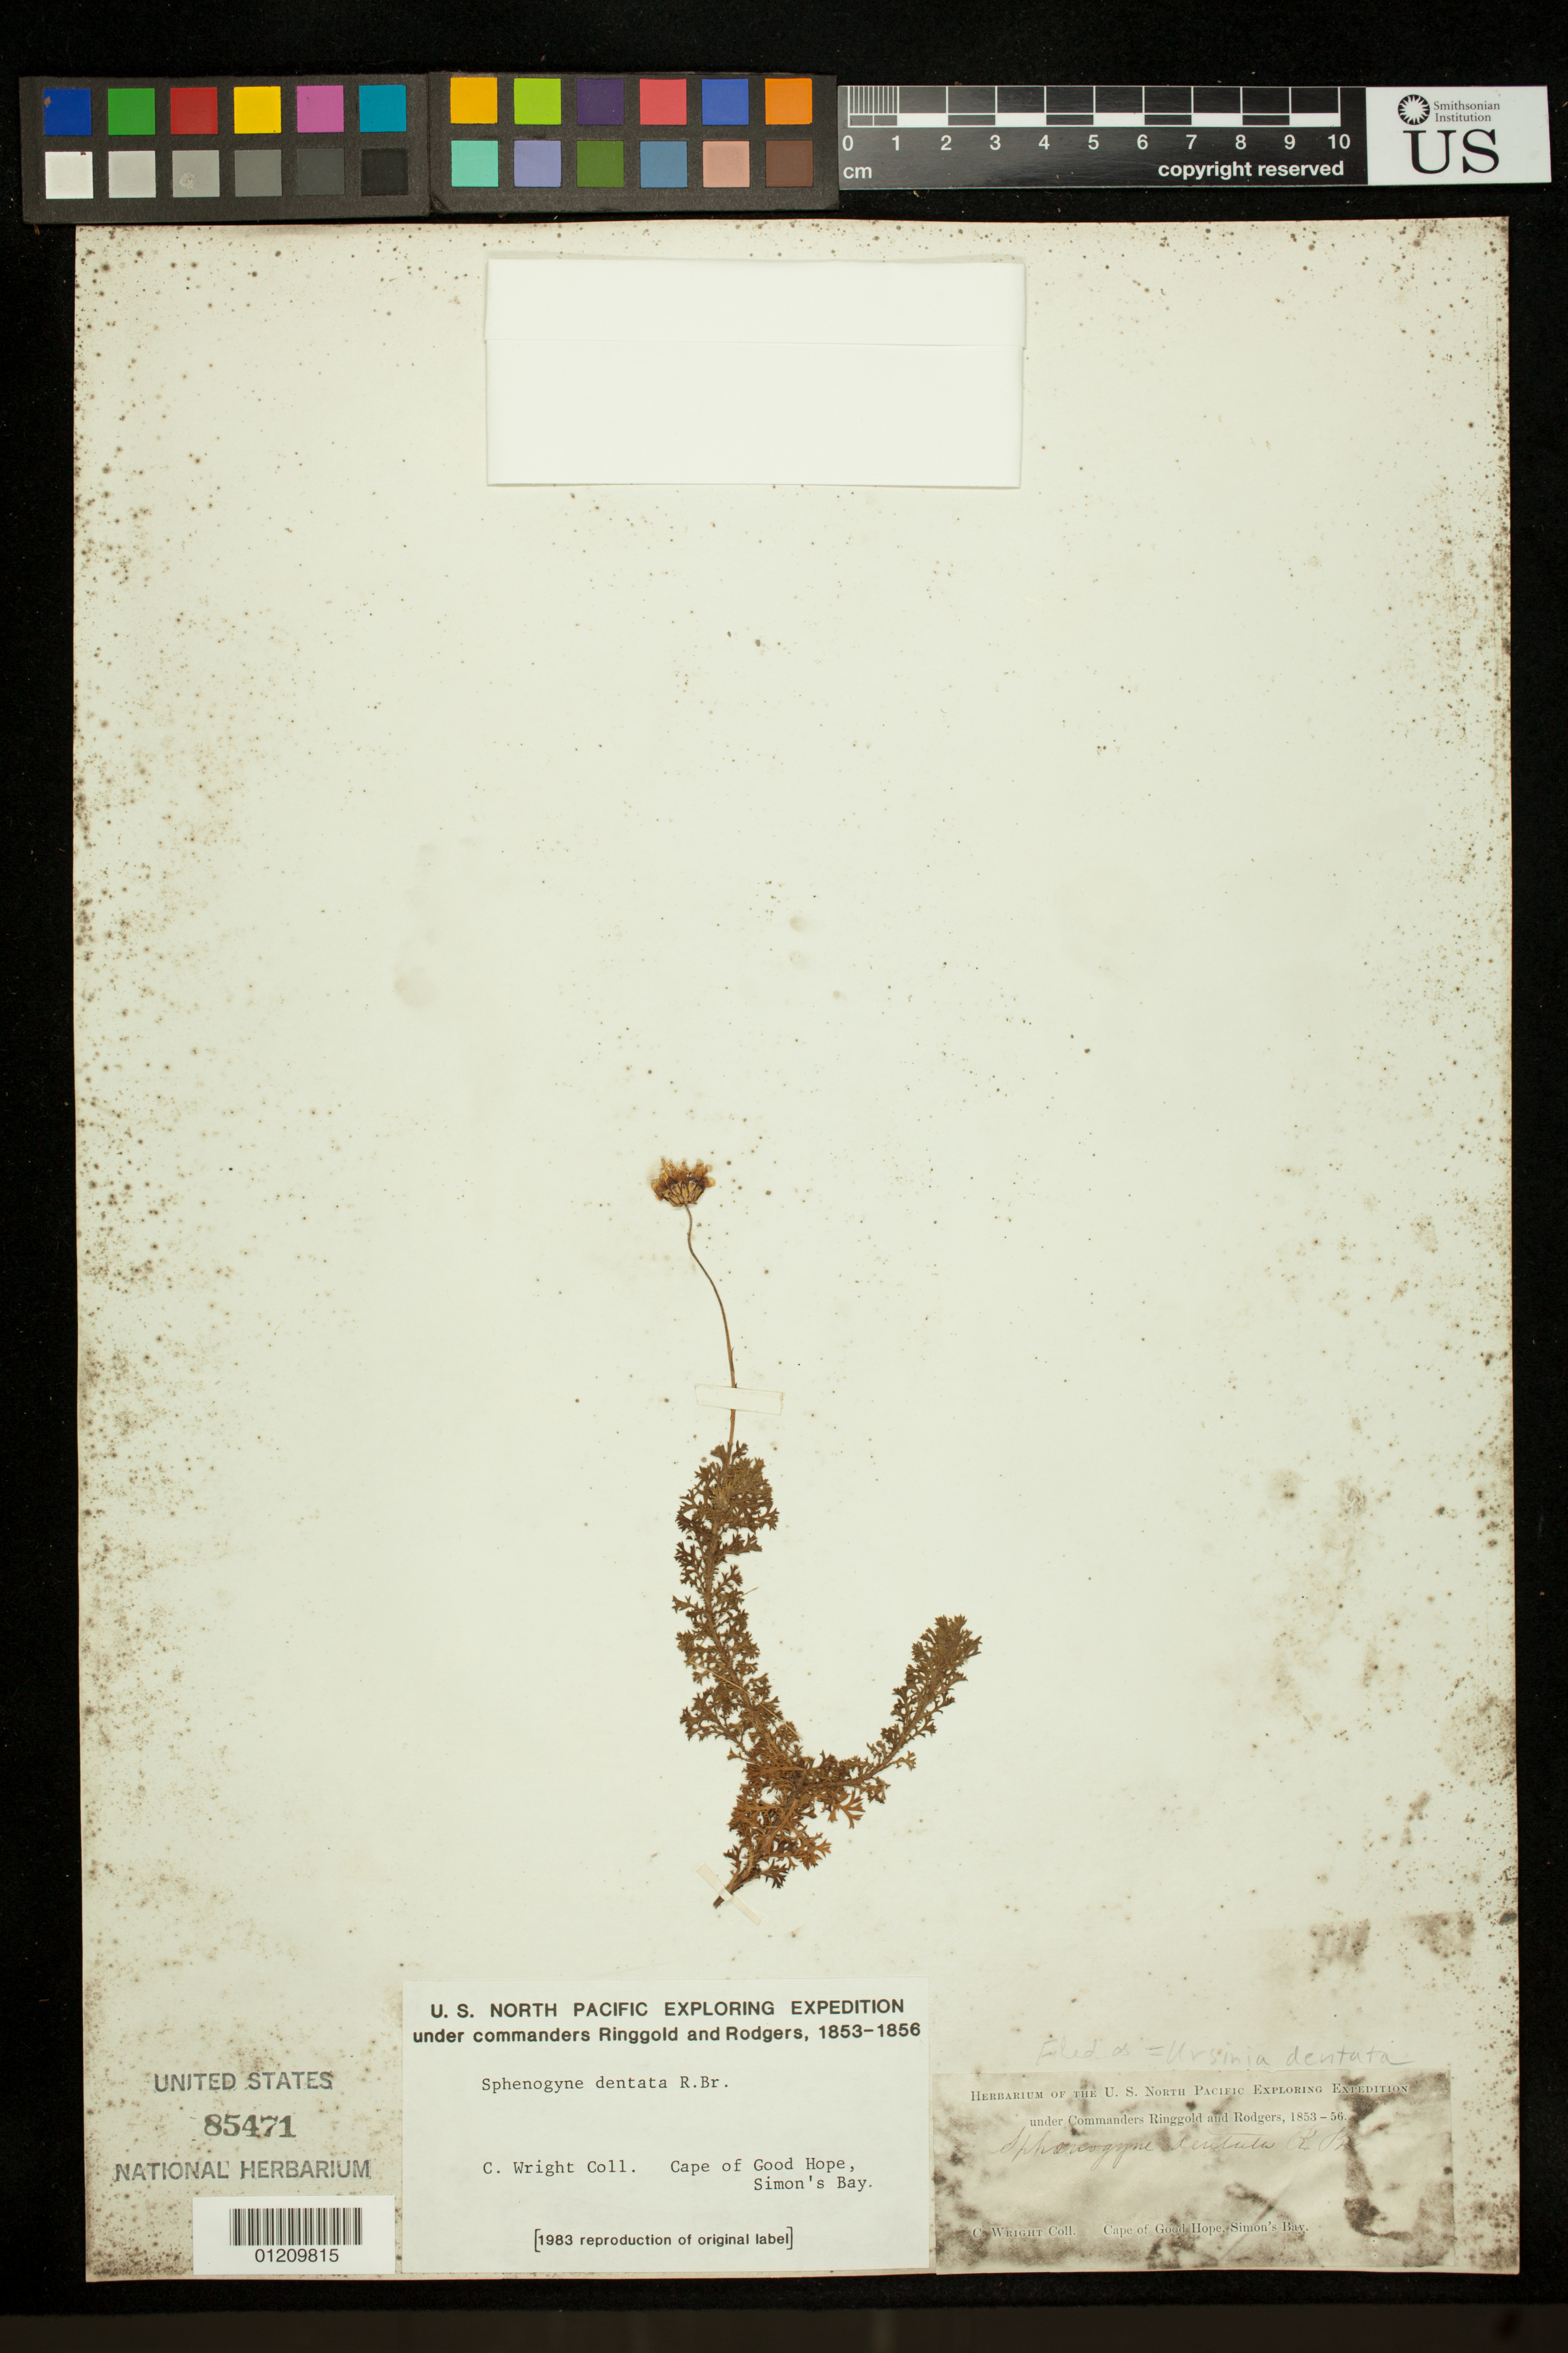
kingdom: Plantae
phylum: Tracheophyta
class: Magnoliopsida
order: Asterales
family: Asteraceae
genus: Ursinia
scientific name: Ursinia dentata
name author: (L.) Poir.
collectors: C. Wright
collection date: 1853/1856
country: South Africa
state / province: Western Cape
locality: Cape of Good Hope, Simon's Bay.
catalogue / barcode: US 85471